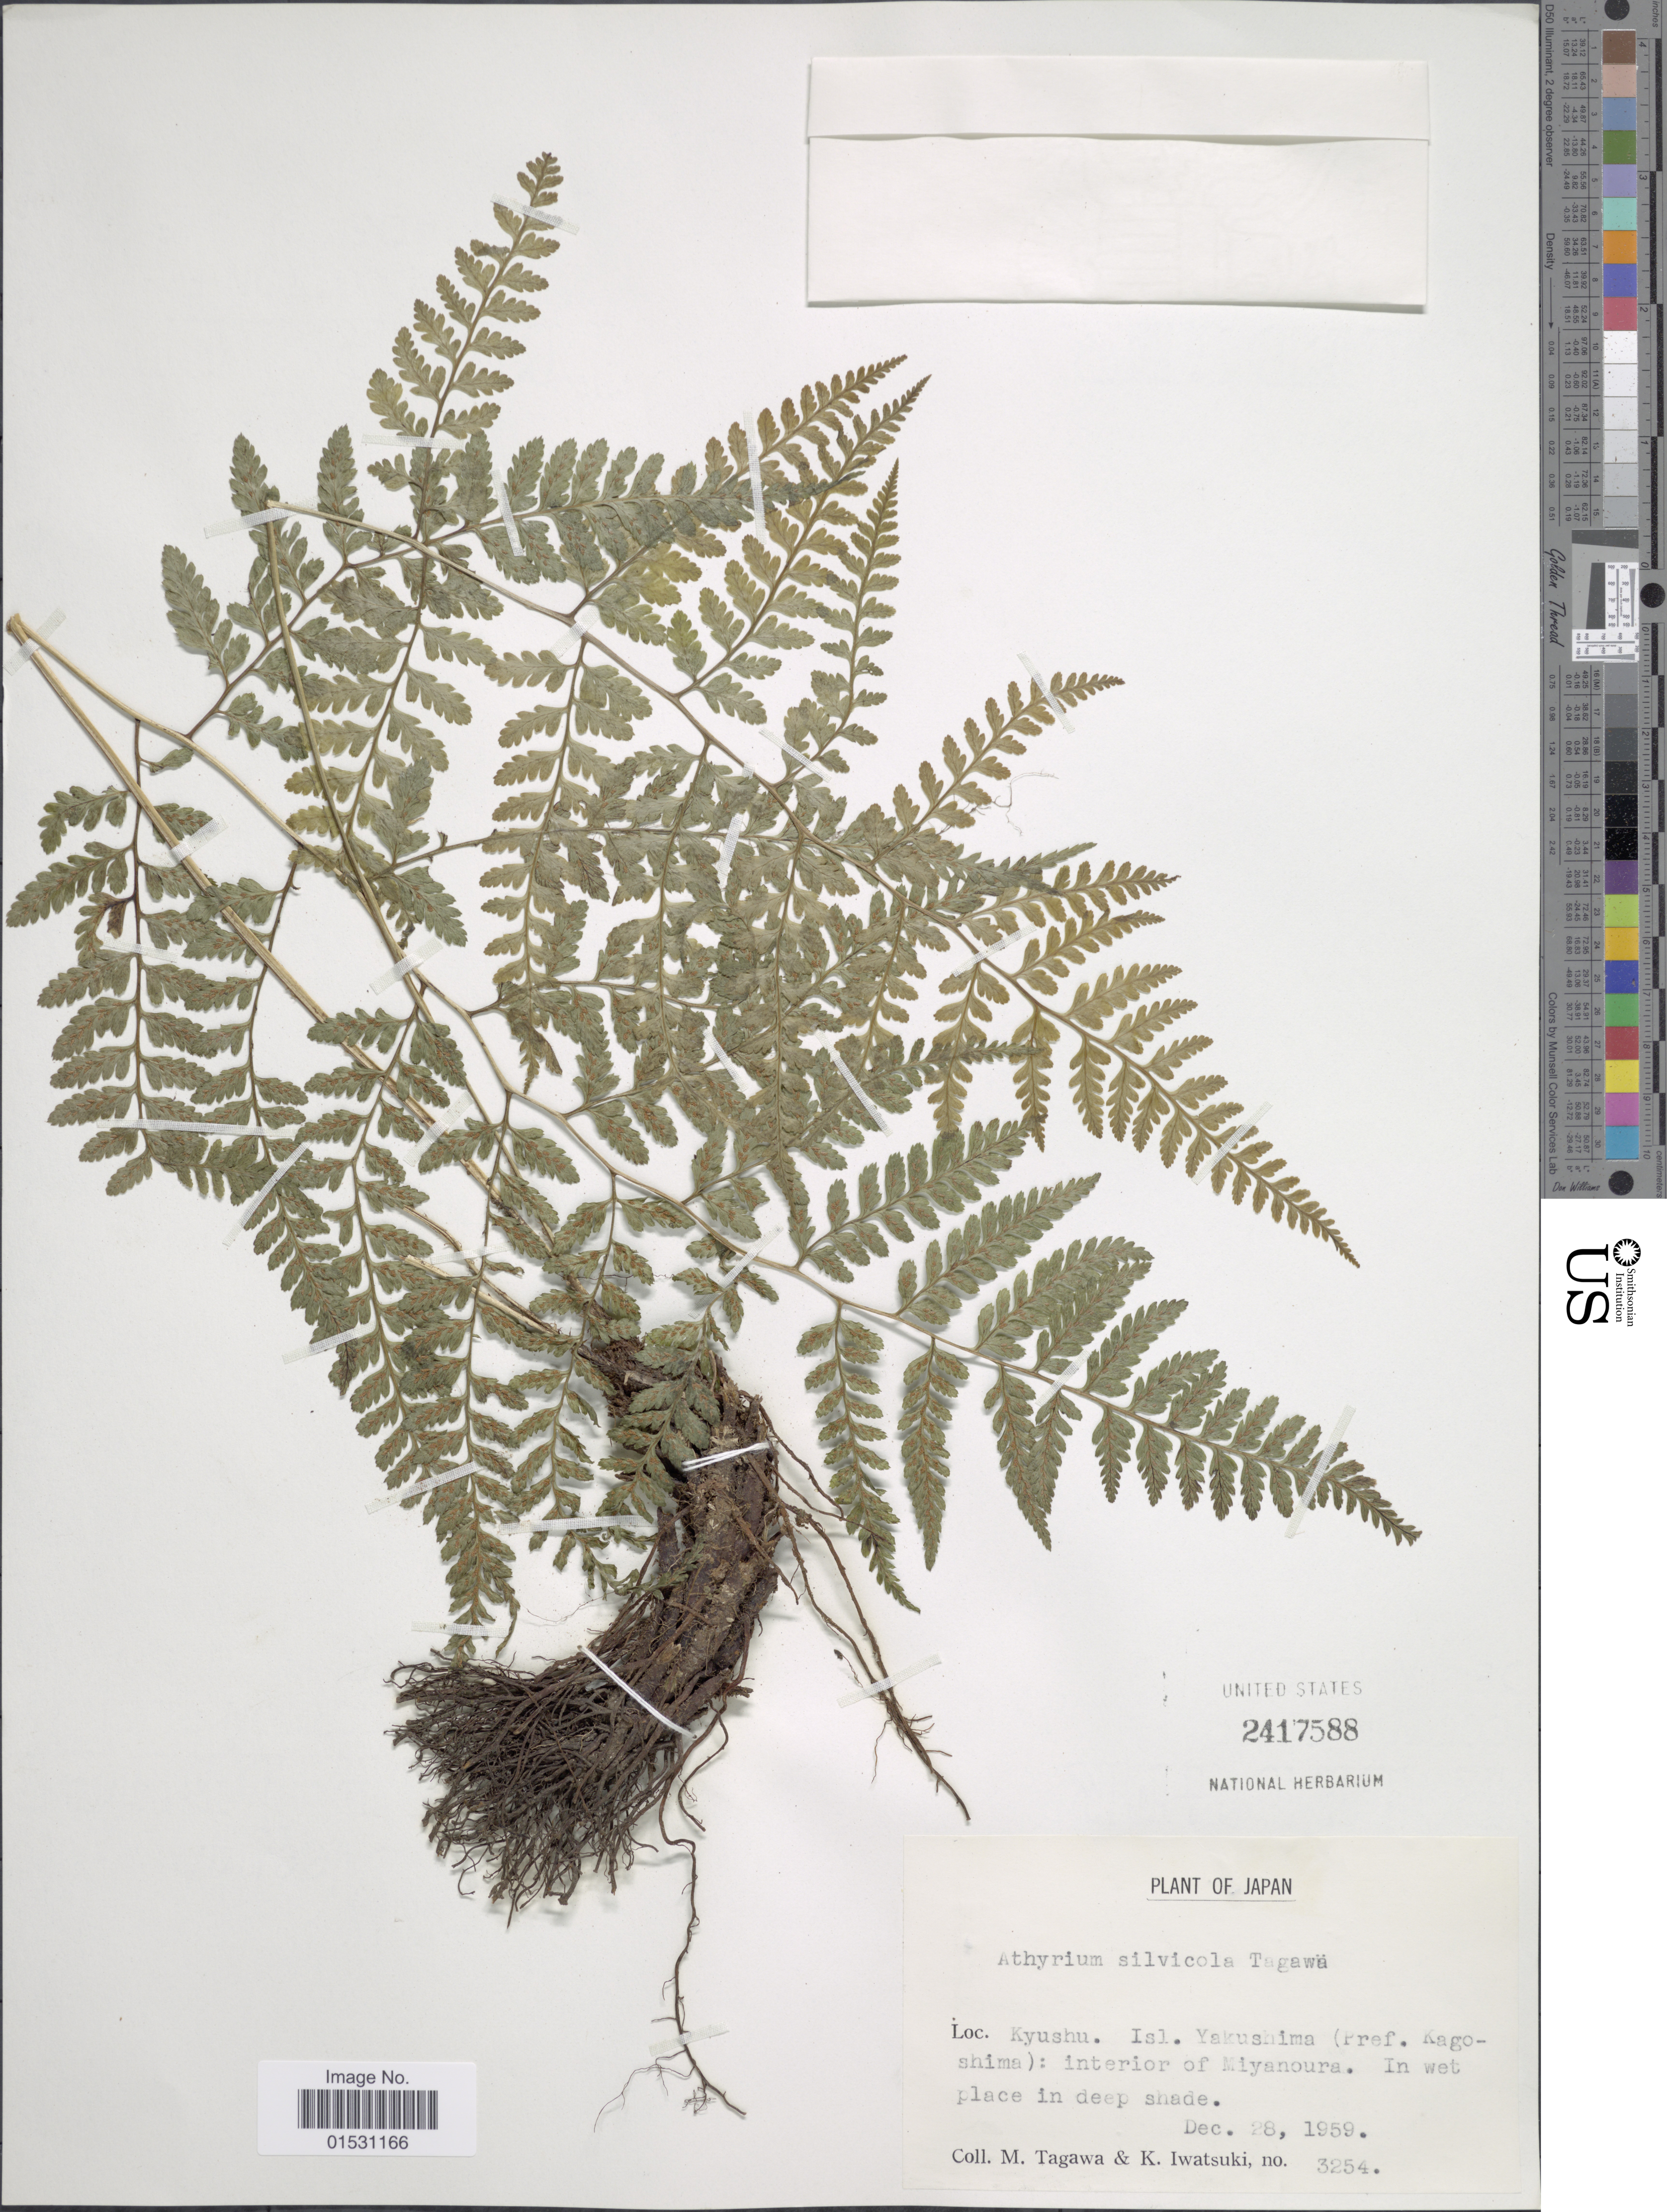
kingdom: Plantae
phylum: Tracheophyta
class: Polypodiopsida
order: Polypodiales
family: Athyriaceae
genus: Athyrium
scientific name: Athyrium silvicola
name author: Tagawa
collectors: M. Tagawa & K. Iwatsuki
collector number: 3254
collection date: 1959-12-28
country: Japan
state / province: Kagosima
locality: Kyushu. Isl. Yakushima (Pref. Kagoshima): interior of Miyanoura.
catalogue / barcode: US 2417588